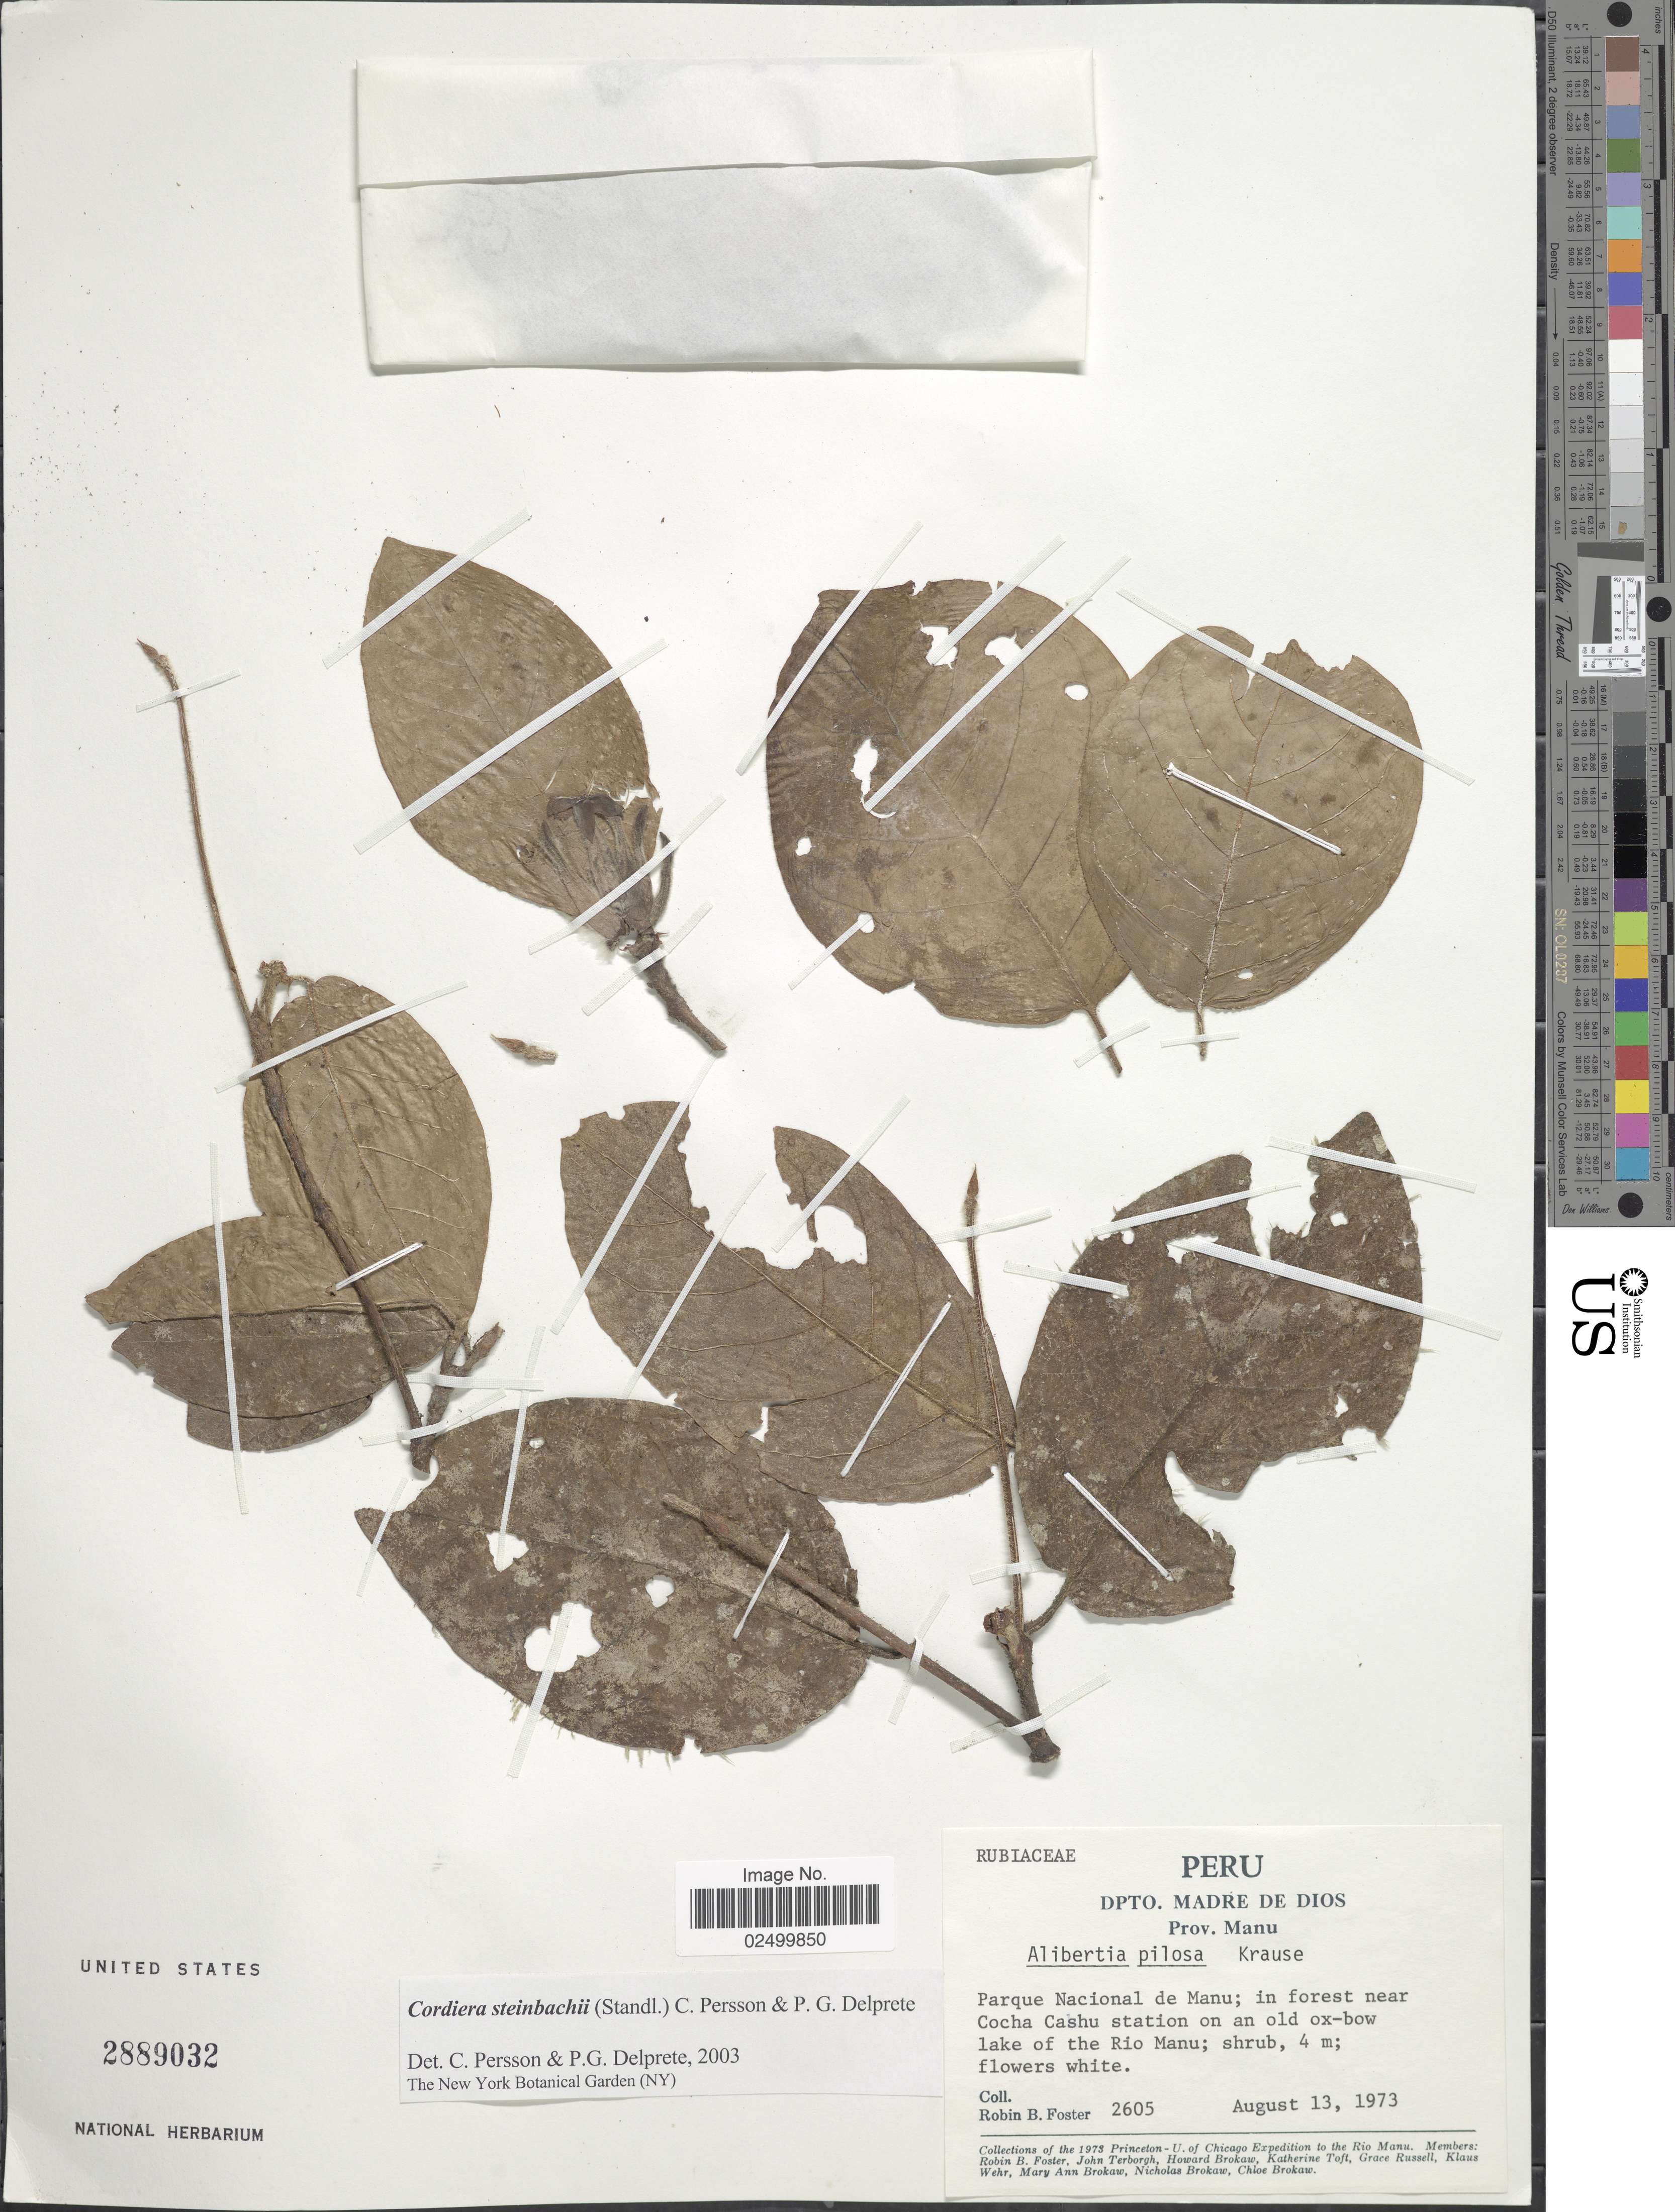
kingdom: Plantae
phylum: Tracheophyta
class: Magnoliopsida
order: Gentianales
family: Rubiaceae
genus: Cordiera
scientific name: Cordiera steinbachii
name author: C.H. Perss. & Delprete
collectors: R. B. Foster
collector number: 2605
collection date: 1973-08-13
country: Peru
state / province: Madre de Dios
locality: Prov. Manu. Parque Nacional de Manu; in forest near Cashu station on an old ox-bow lake of the Rio Manu.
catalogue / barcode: US 2889032